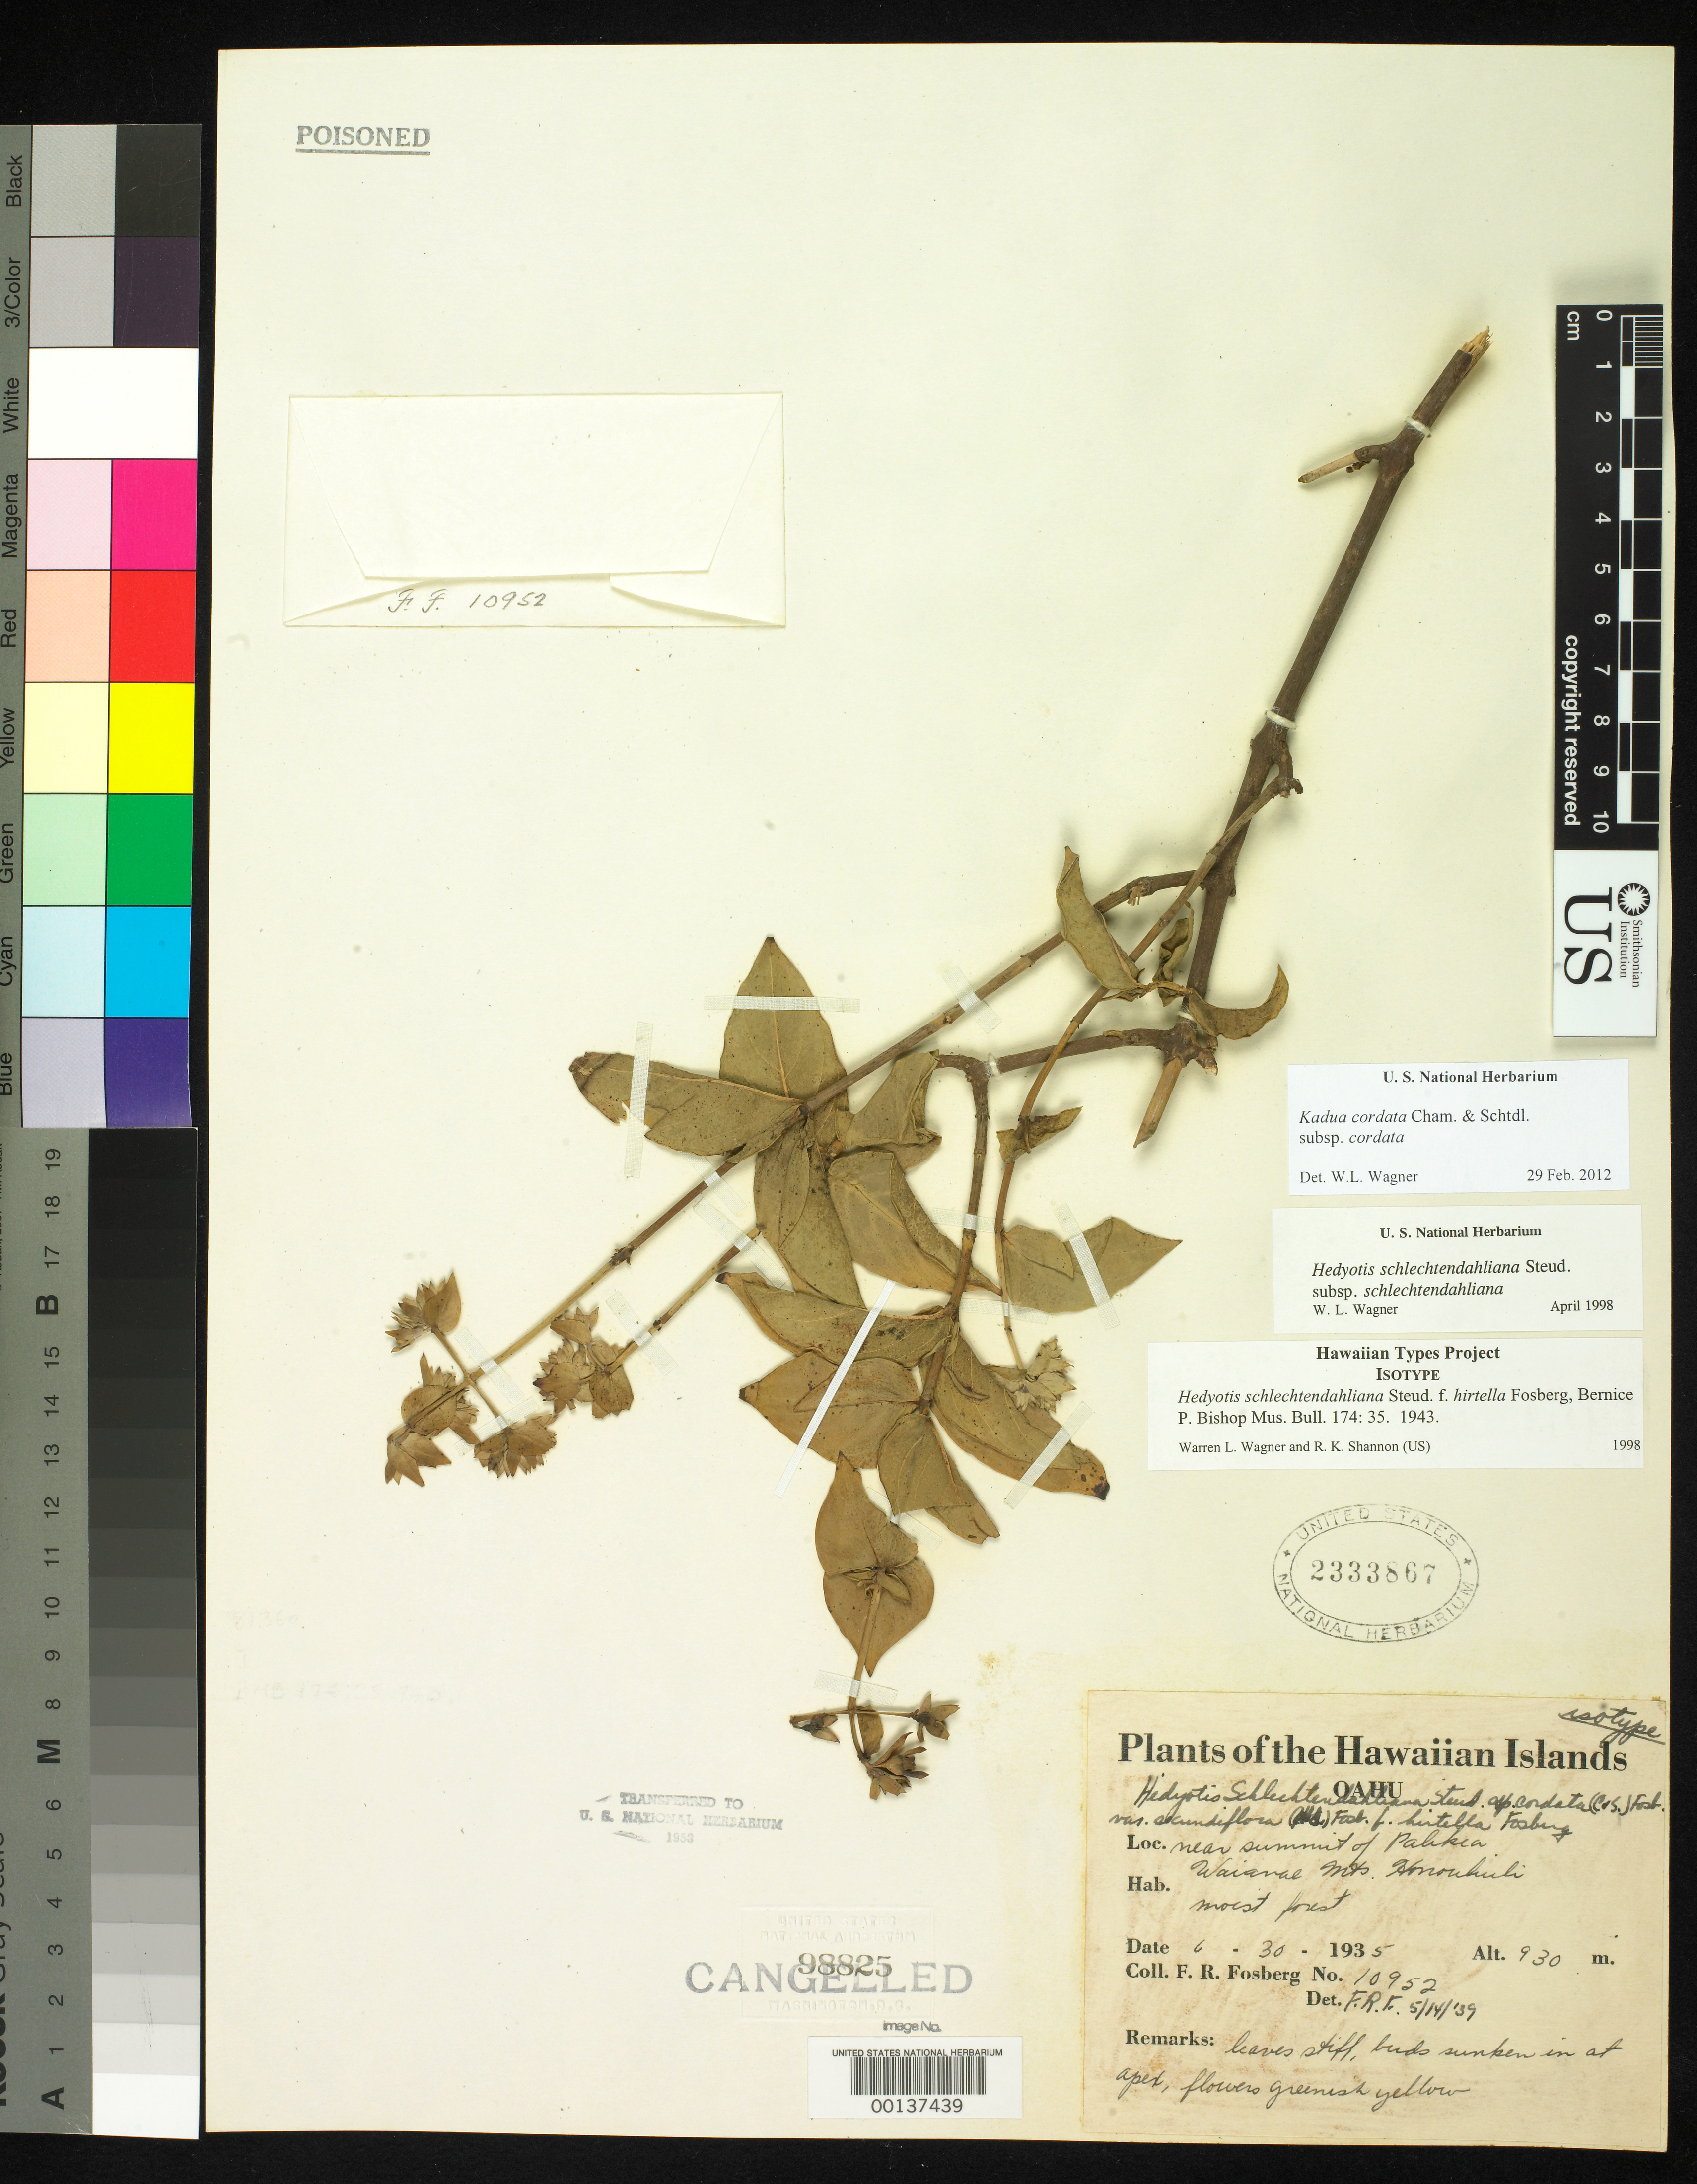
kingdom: Plantae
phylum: Tracheophyta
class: Magnoliopsida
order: Gentianales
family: Rubiaceae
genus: Hedyotis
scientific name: Hedyotis schlechtendahliana f. hirtella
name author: Fosberg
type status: Isotype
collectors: F. R. Fosberg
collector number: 10952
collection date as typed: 30 Jun 1935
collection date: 1935-06-30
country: United States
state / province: Hawaii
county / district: Honolulu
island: Oahu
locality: Near summit of Palikea, Waianae Mts., Honouliuli.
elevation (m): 930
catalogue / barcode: US 2333867